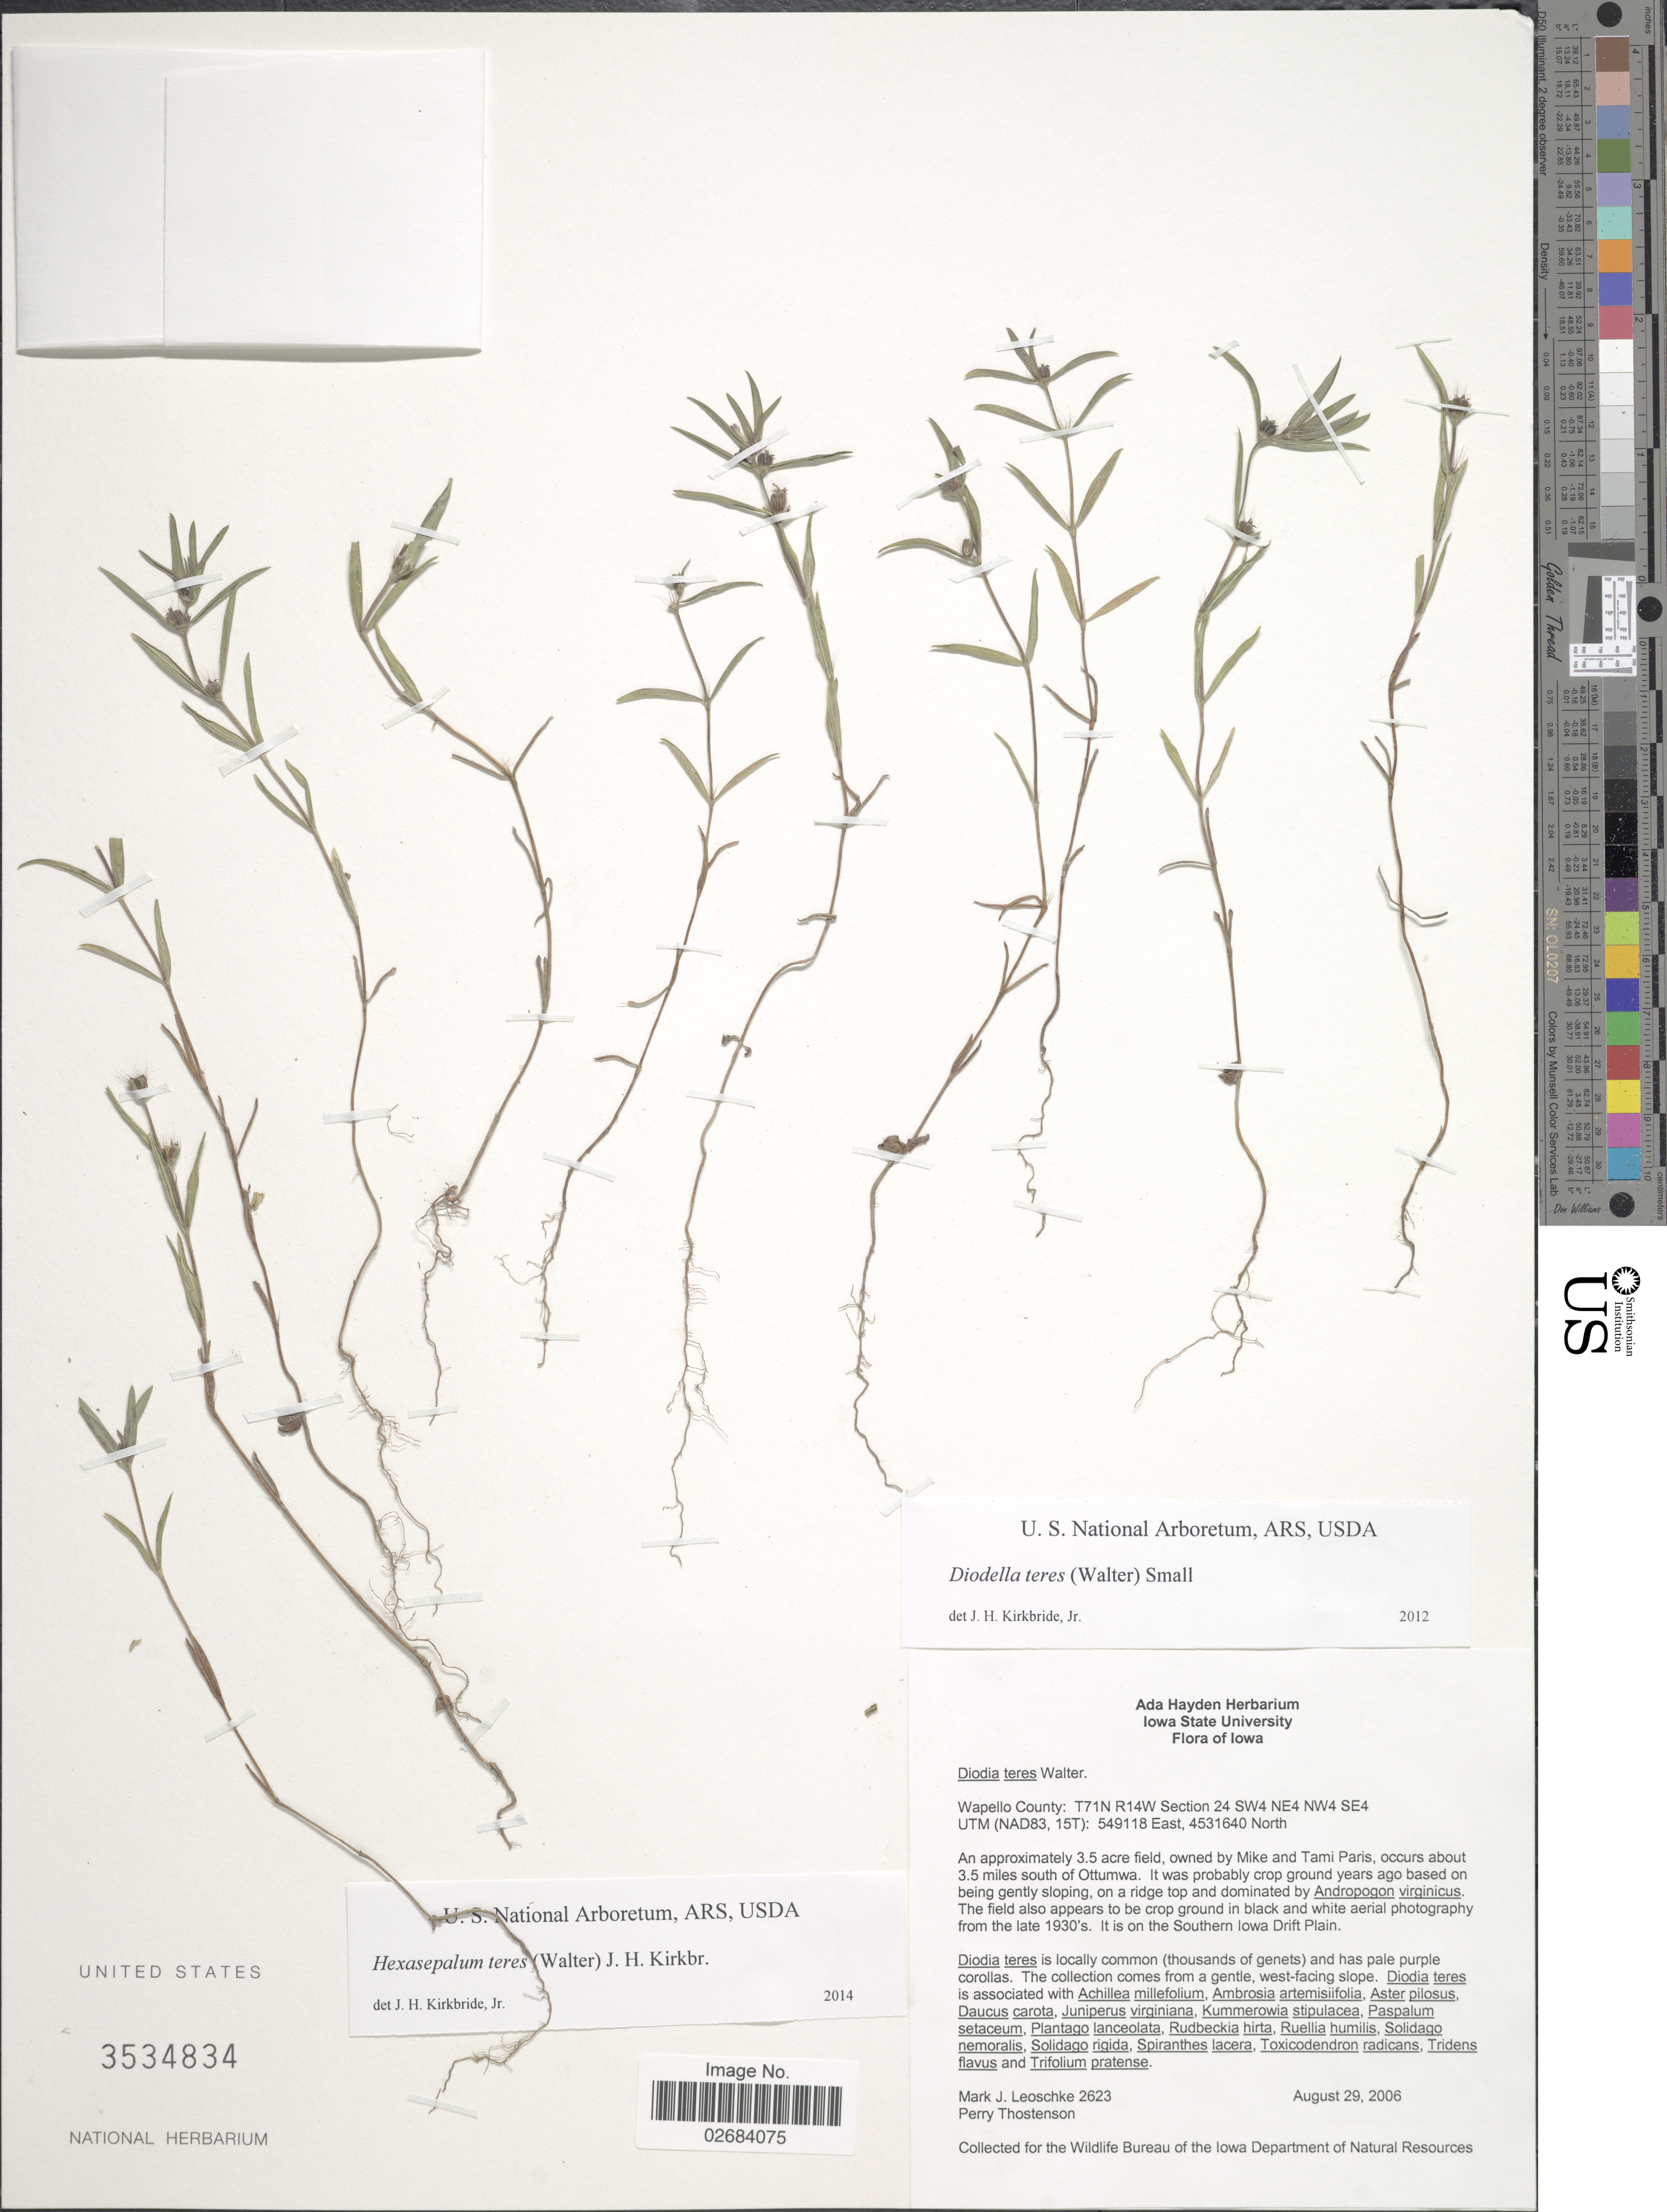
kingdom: Plantae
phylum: Tracheophyta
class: Magnoliopsida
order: Gentianales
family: Rubiaceae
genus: Diodia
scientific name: Diodia teres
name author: Walter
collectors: M. J. Leoschke & P. Thostenson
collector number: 2623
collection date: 2006-08-29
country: United States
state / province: Iowa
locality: Wapello County: T71N R14W Section 24 SW4 NE4 NW4 SE4, UTM (NAD83, 15T), an approximately 3.5 acre field, owned by Mike and Tami Paris, occurs about 3.5 miles south of Ottumwa, on a ridge topp, on the Southern Iowa Drift Plain.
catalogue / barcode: US 3534834